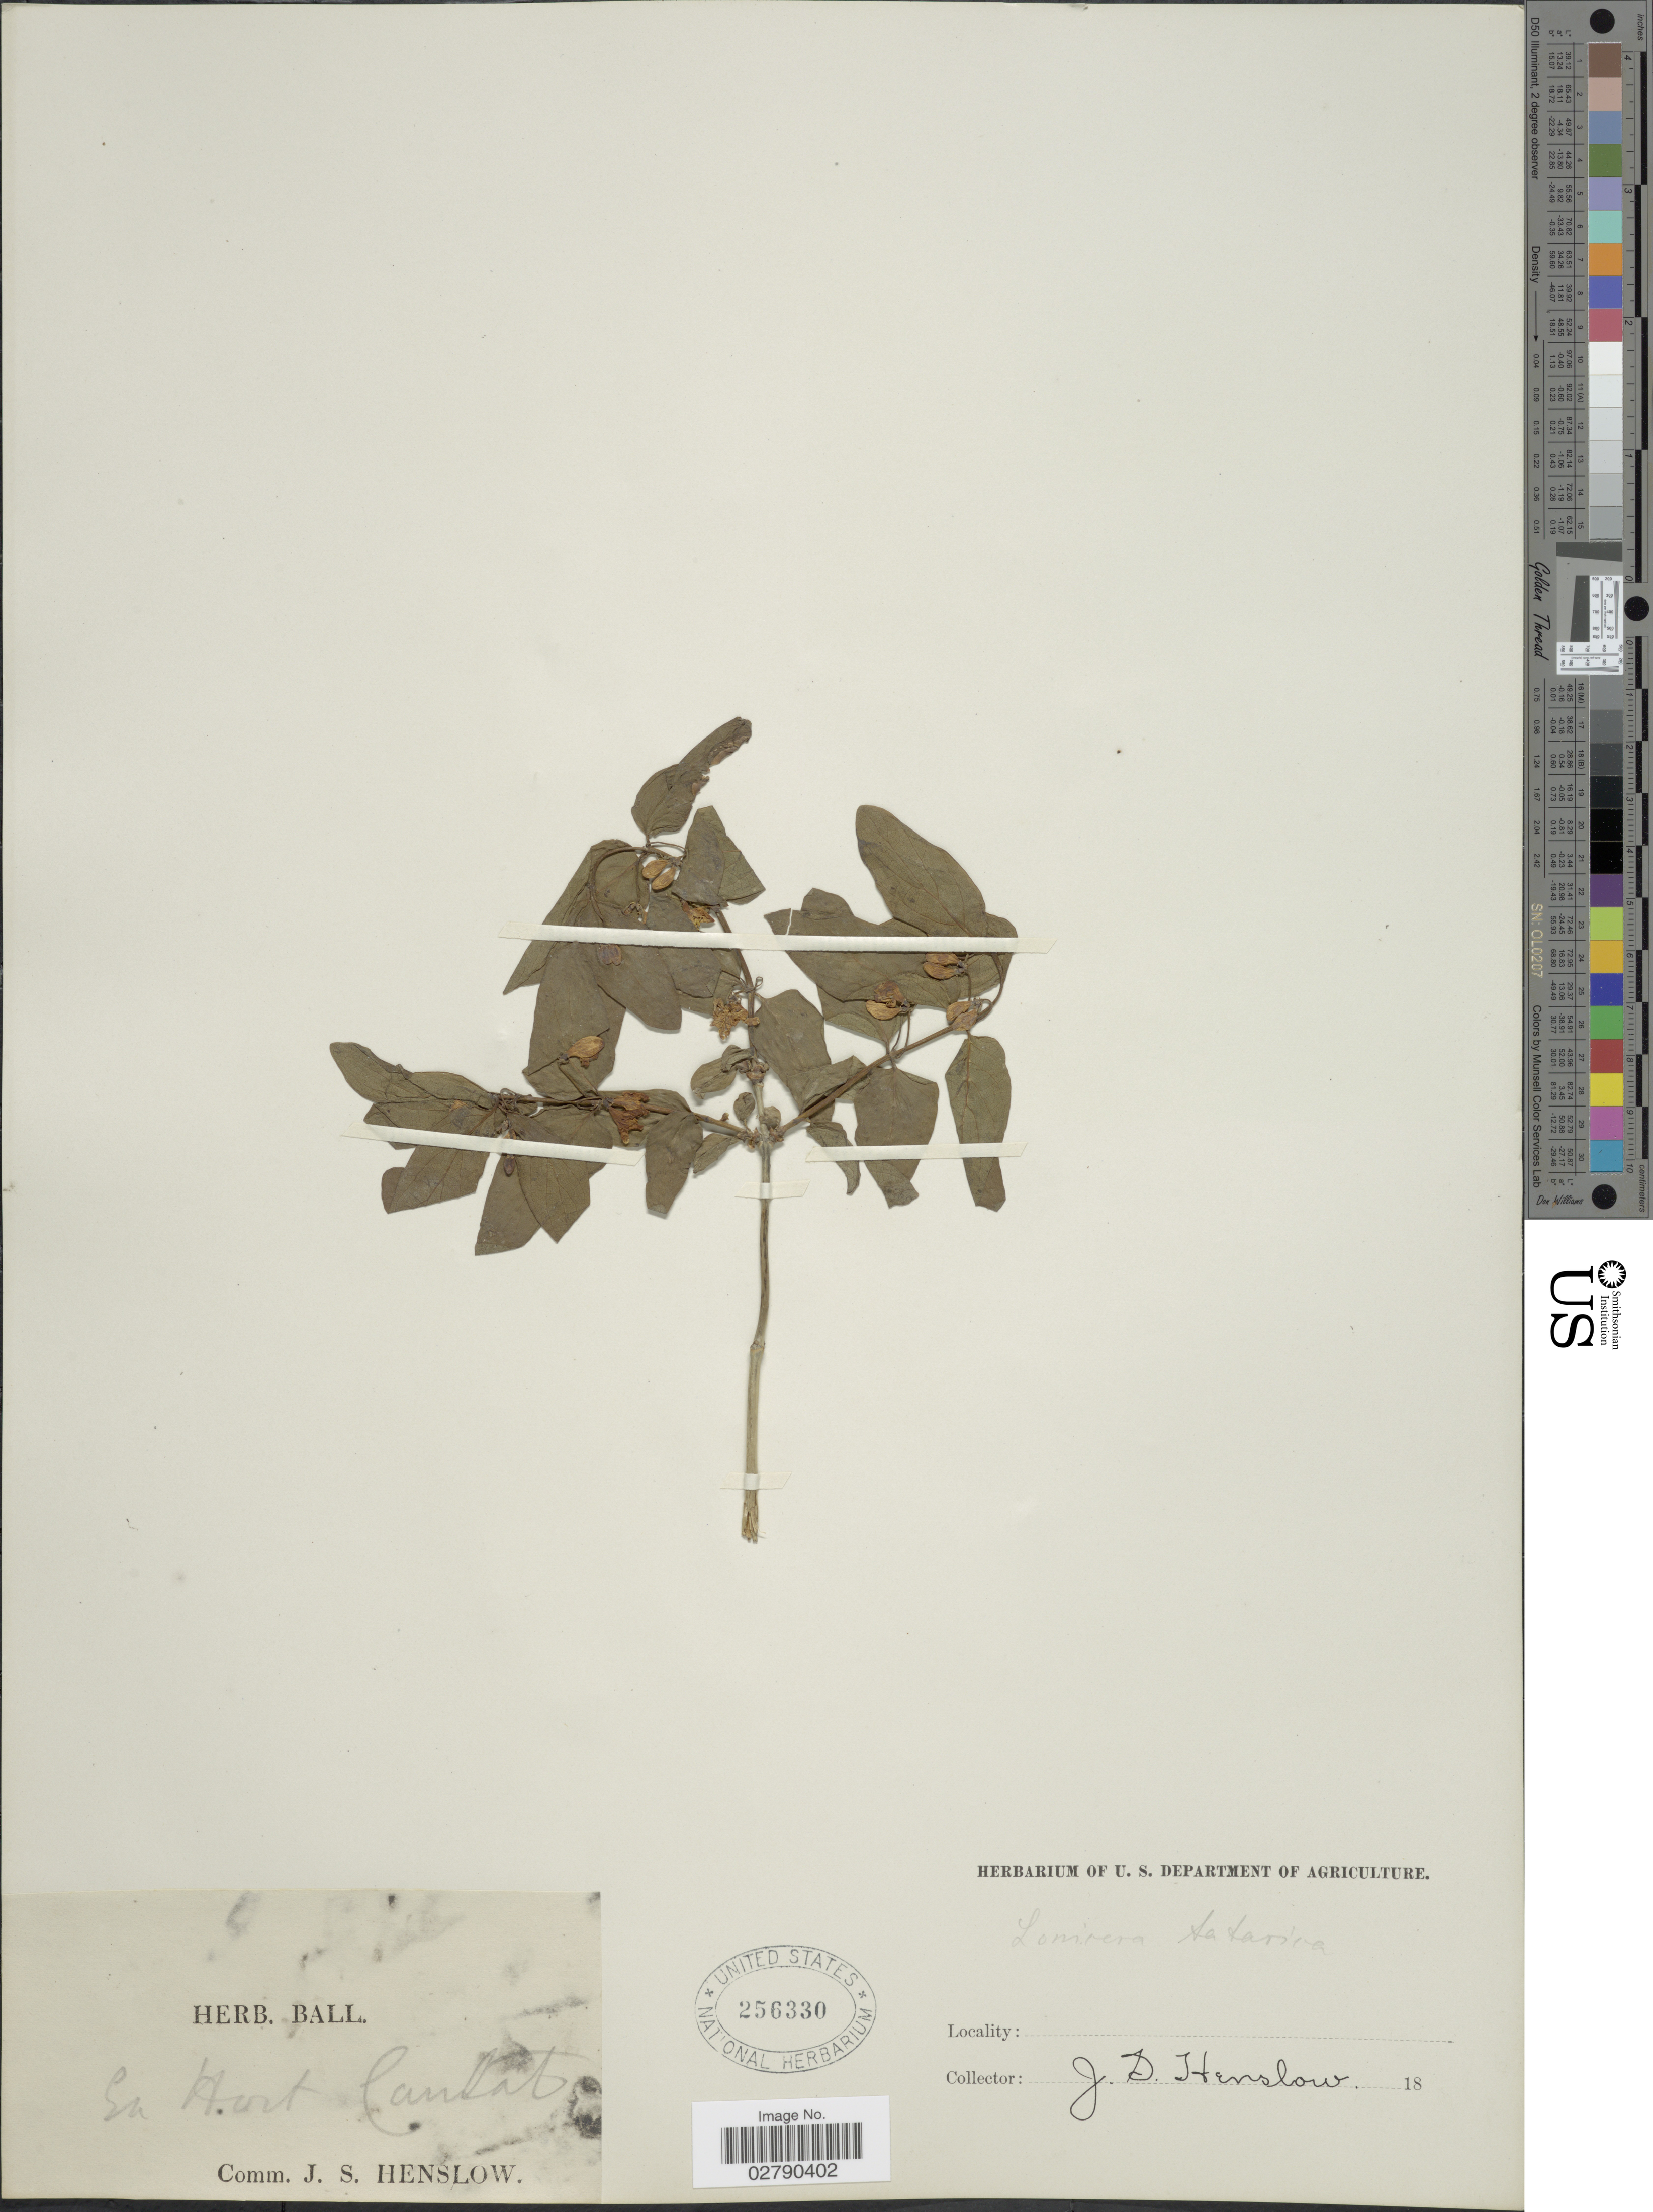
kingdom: Plantae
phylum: Tracheophyta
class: Magnoliopsida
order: Dipsacales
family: Caprifoliaceae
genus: Lonicera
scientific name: Lonicera tatarica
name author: L.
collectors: J.S. Henslow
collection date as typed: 18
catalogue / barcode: US 256330